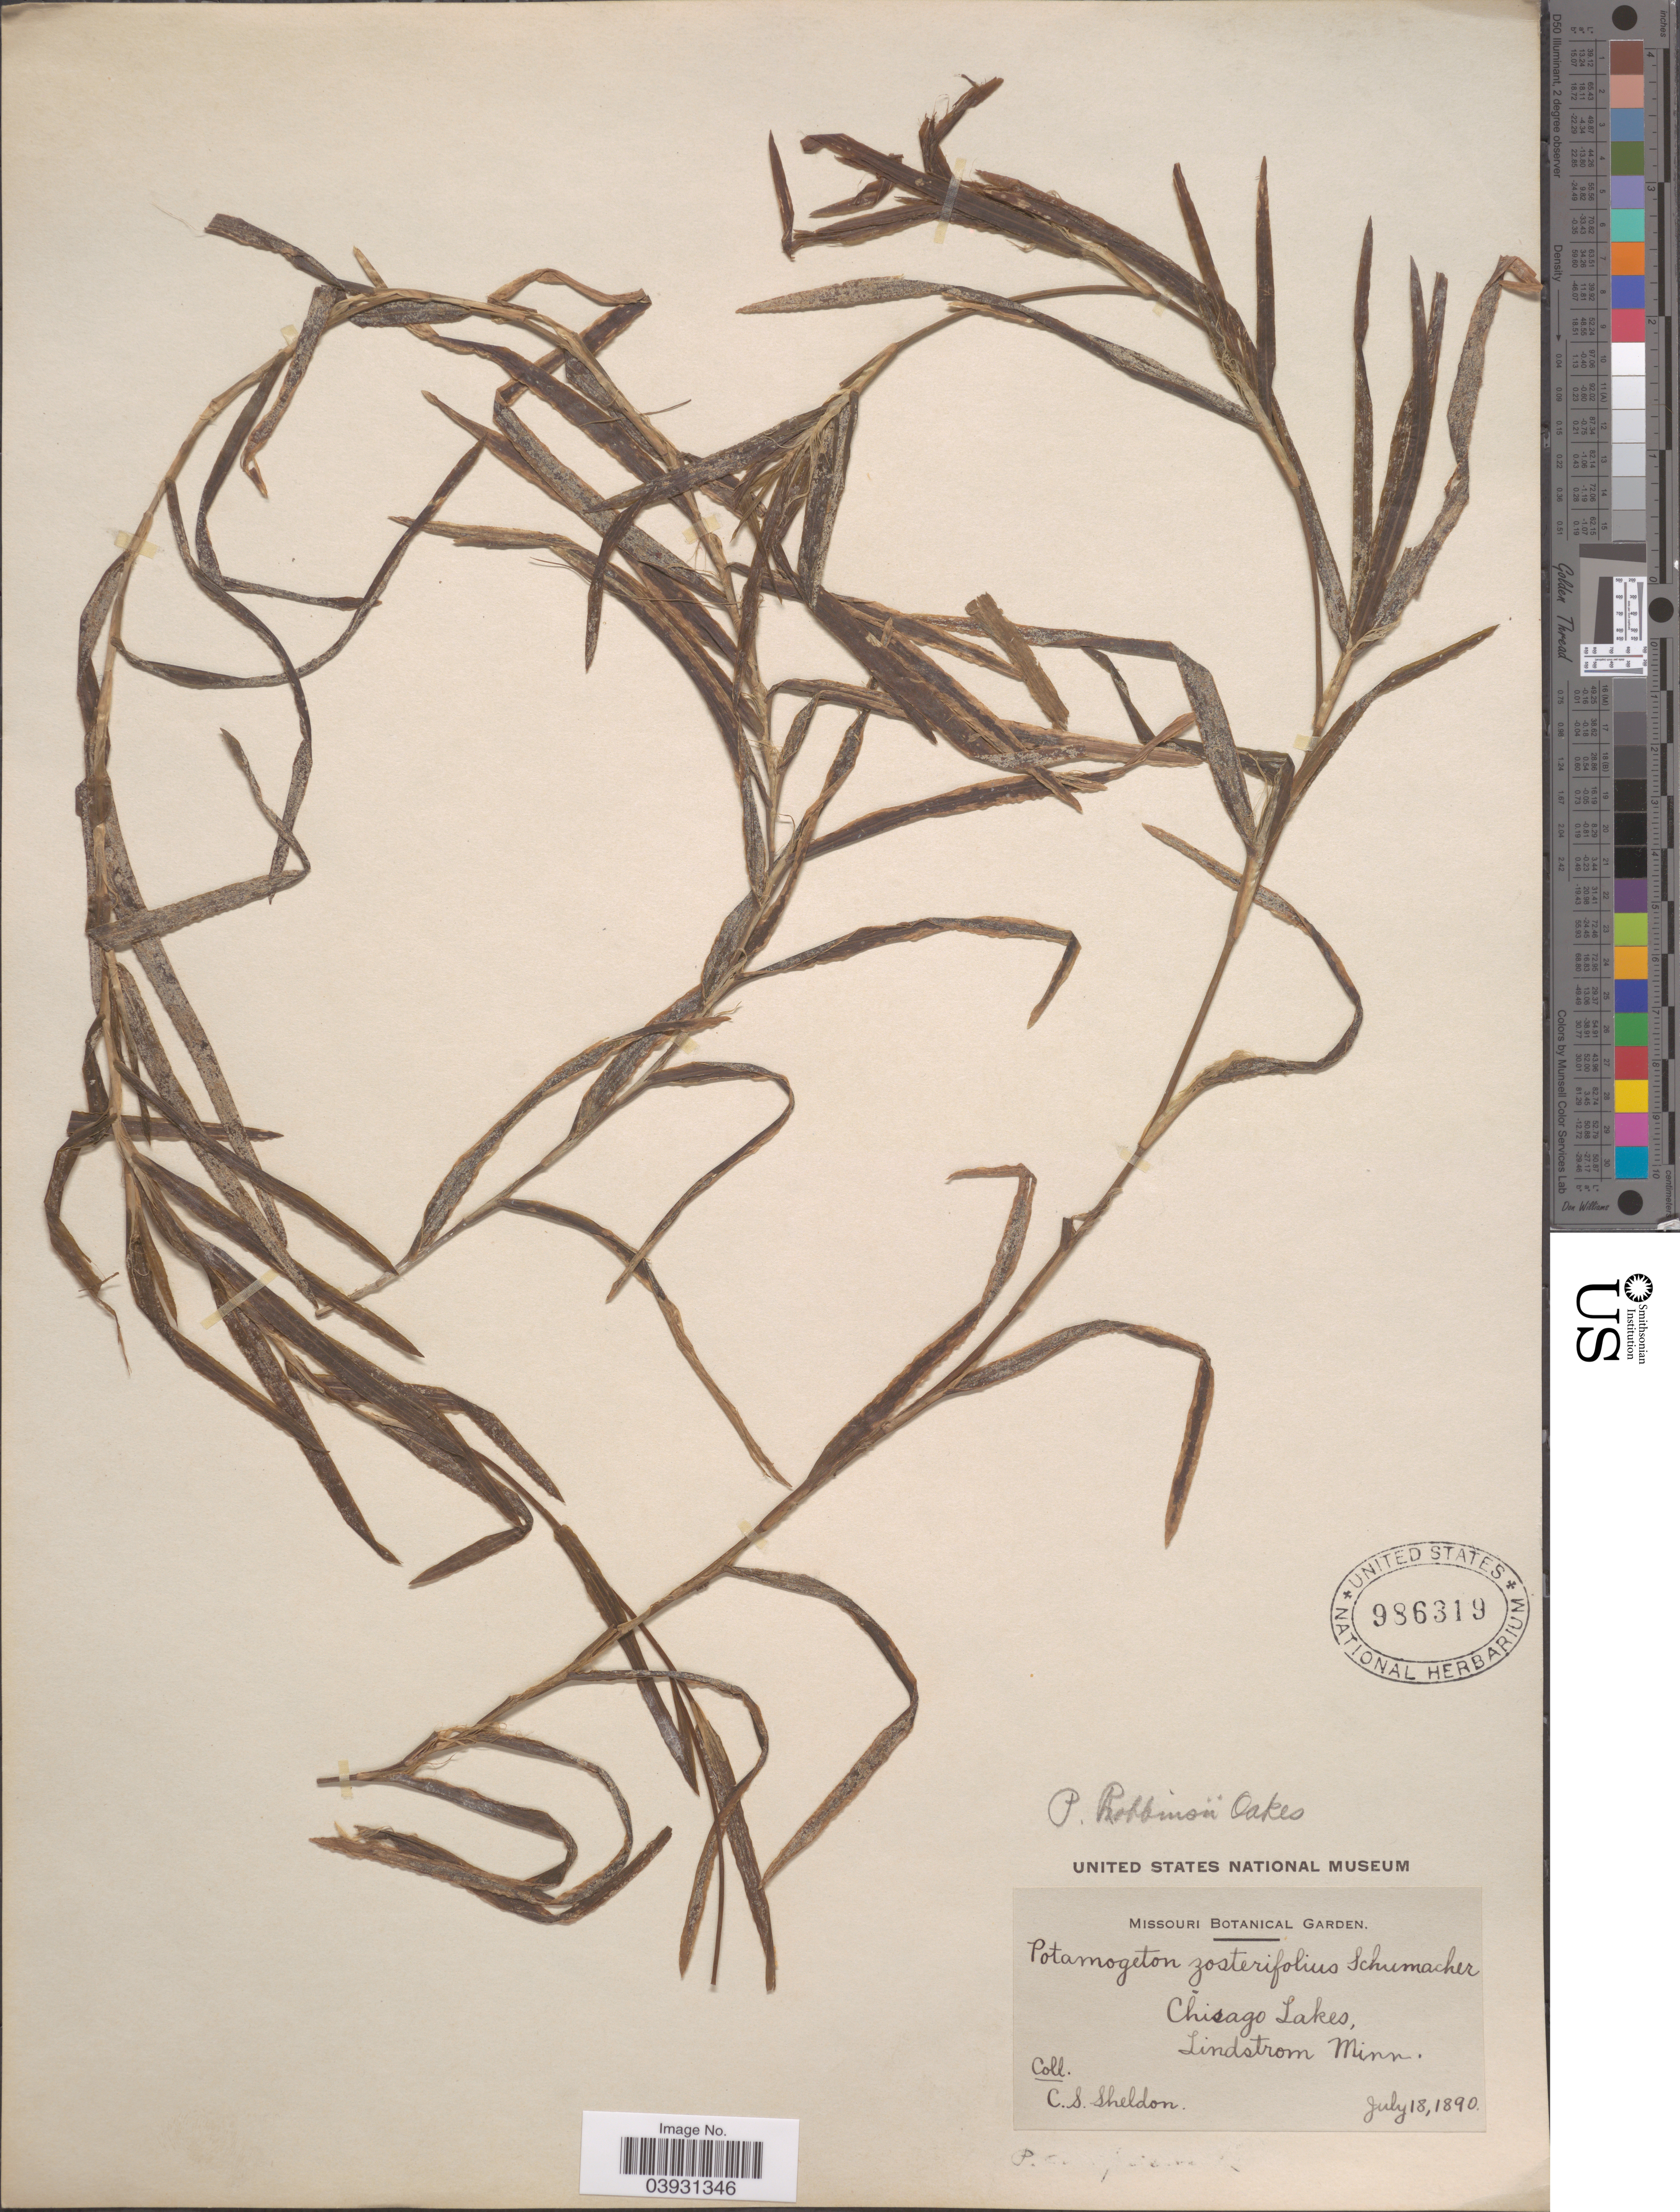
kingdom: Plantae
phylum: Tracheophyta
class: Liliopsida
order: Alismatales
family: Potamogetonaceae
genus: Potamogeton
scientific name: Potamogeton robbinsii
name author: Oakes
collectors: C. S. Sheldon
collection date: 1890-07-18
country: United States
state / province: Minnesota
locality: Chisago Lakes, Lindstrom.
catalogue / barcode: US 986319